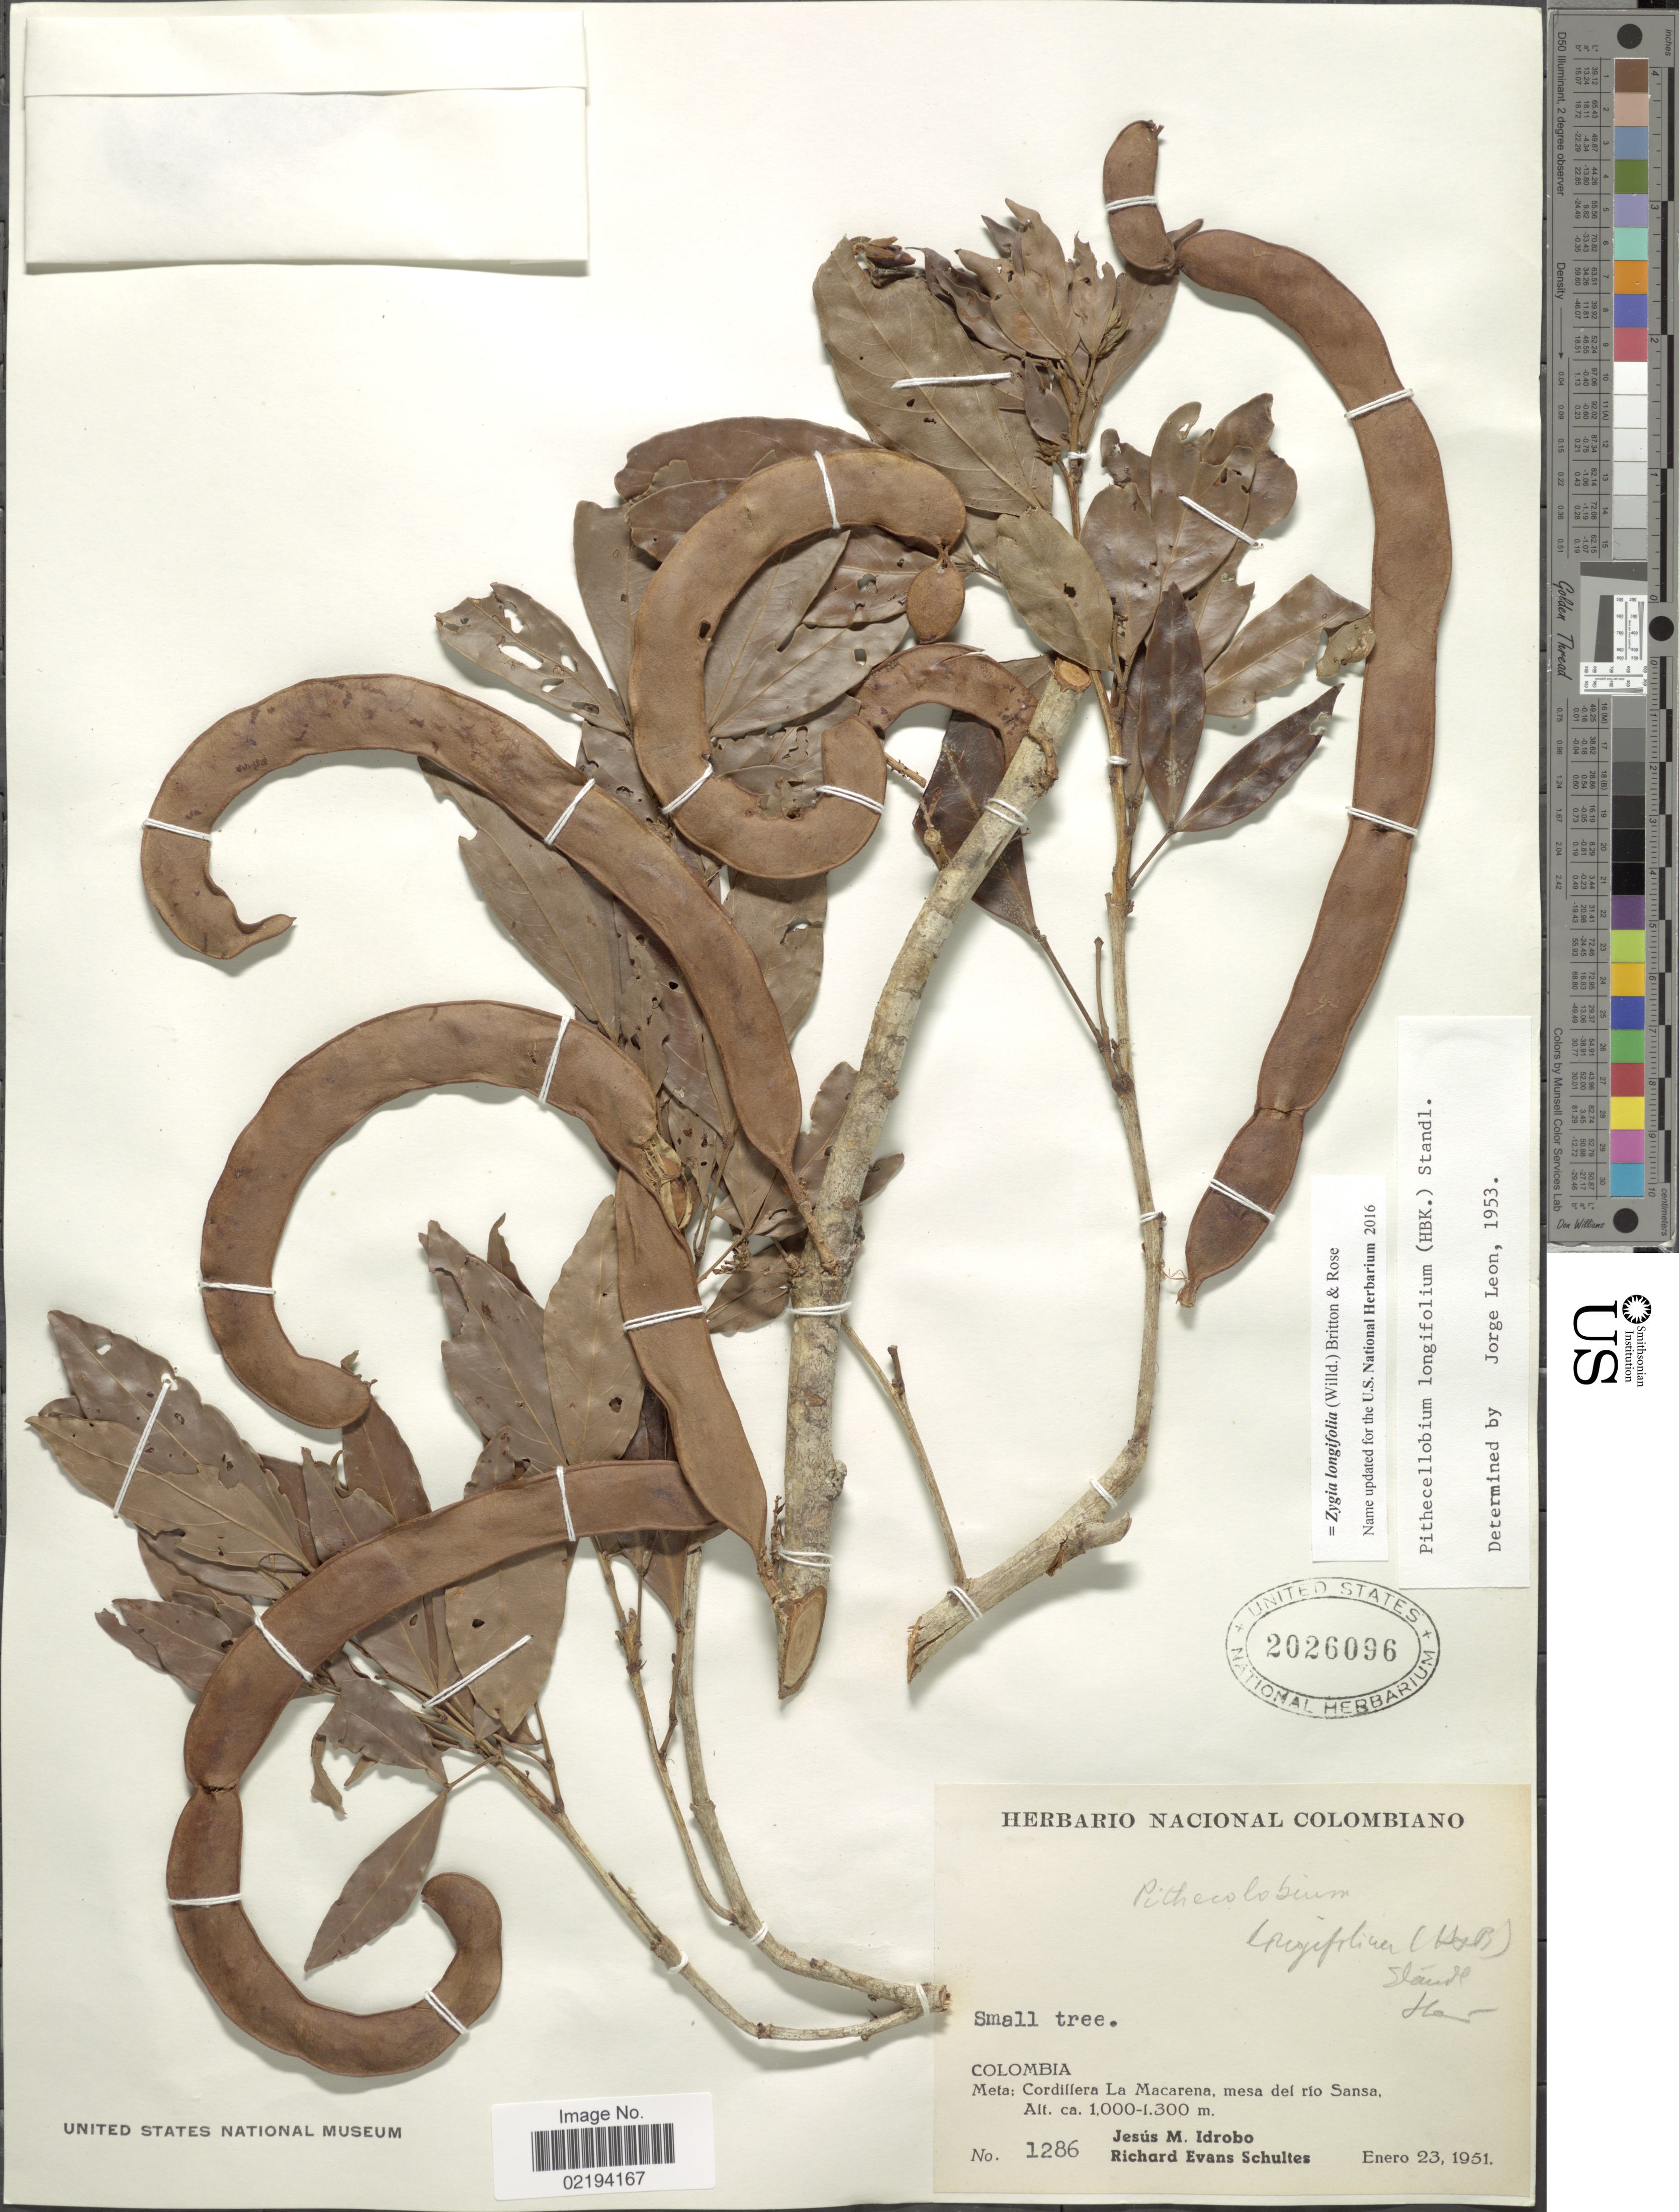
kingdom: Plantae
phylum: Tracheophyta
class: Magnoliopsida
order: Fabales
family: Fabaceae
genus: Zygia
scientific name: Zygia longifolia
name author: (Willd.) Britton & Rose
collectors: J. M. Idrobo & R. E. Schultes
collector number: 1286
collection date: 1951-01-23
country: Colombia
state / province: Meta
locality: Cordillera La Macarena, mesa del río Sansa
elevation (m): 1000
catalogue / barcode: US 2026096